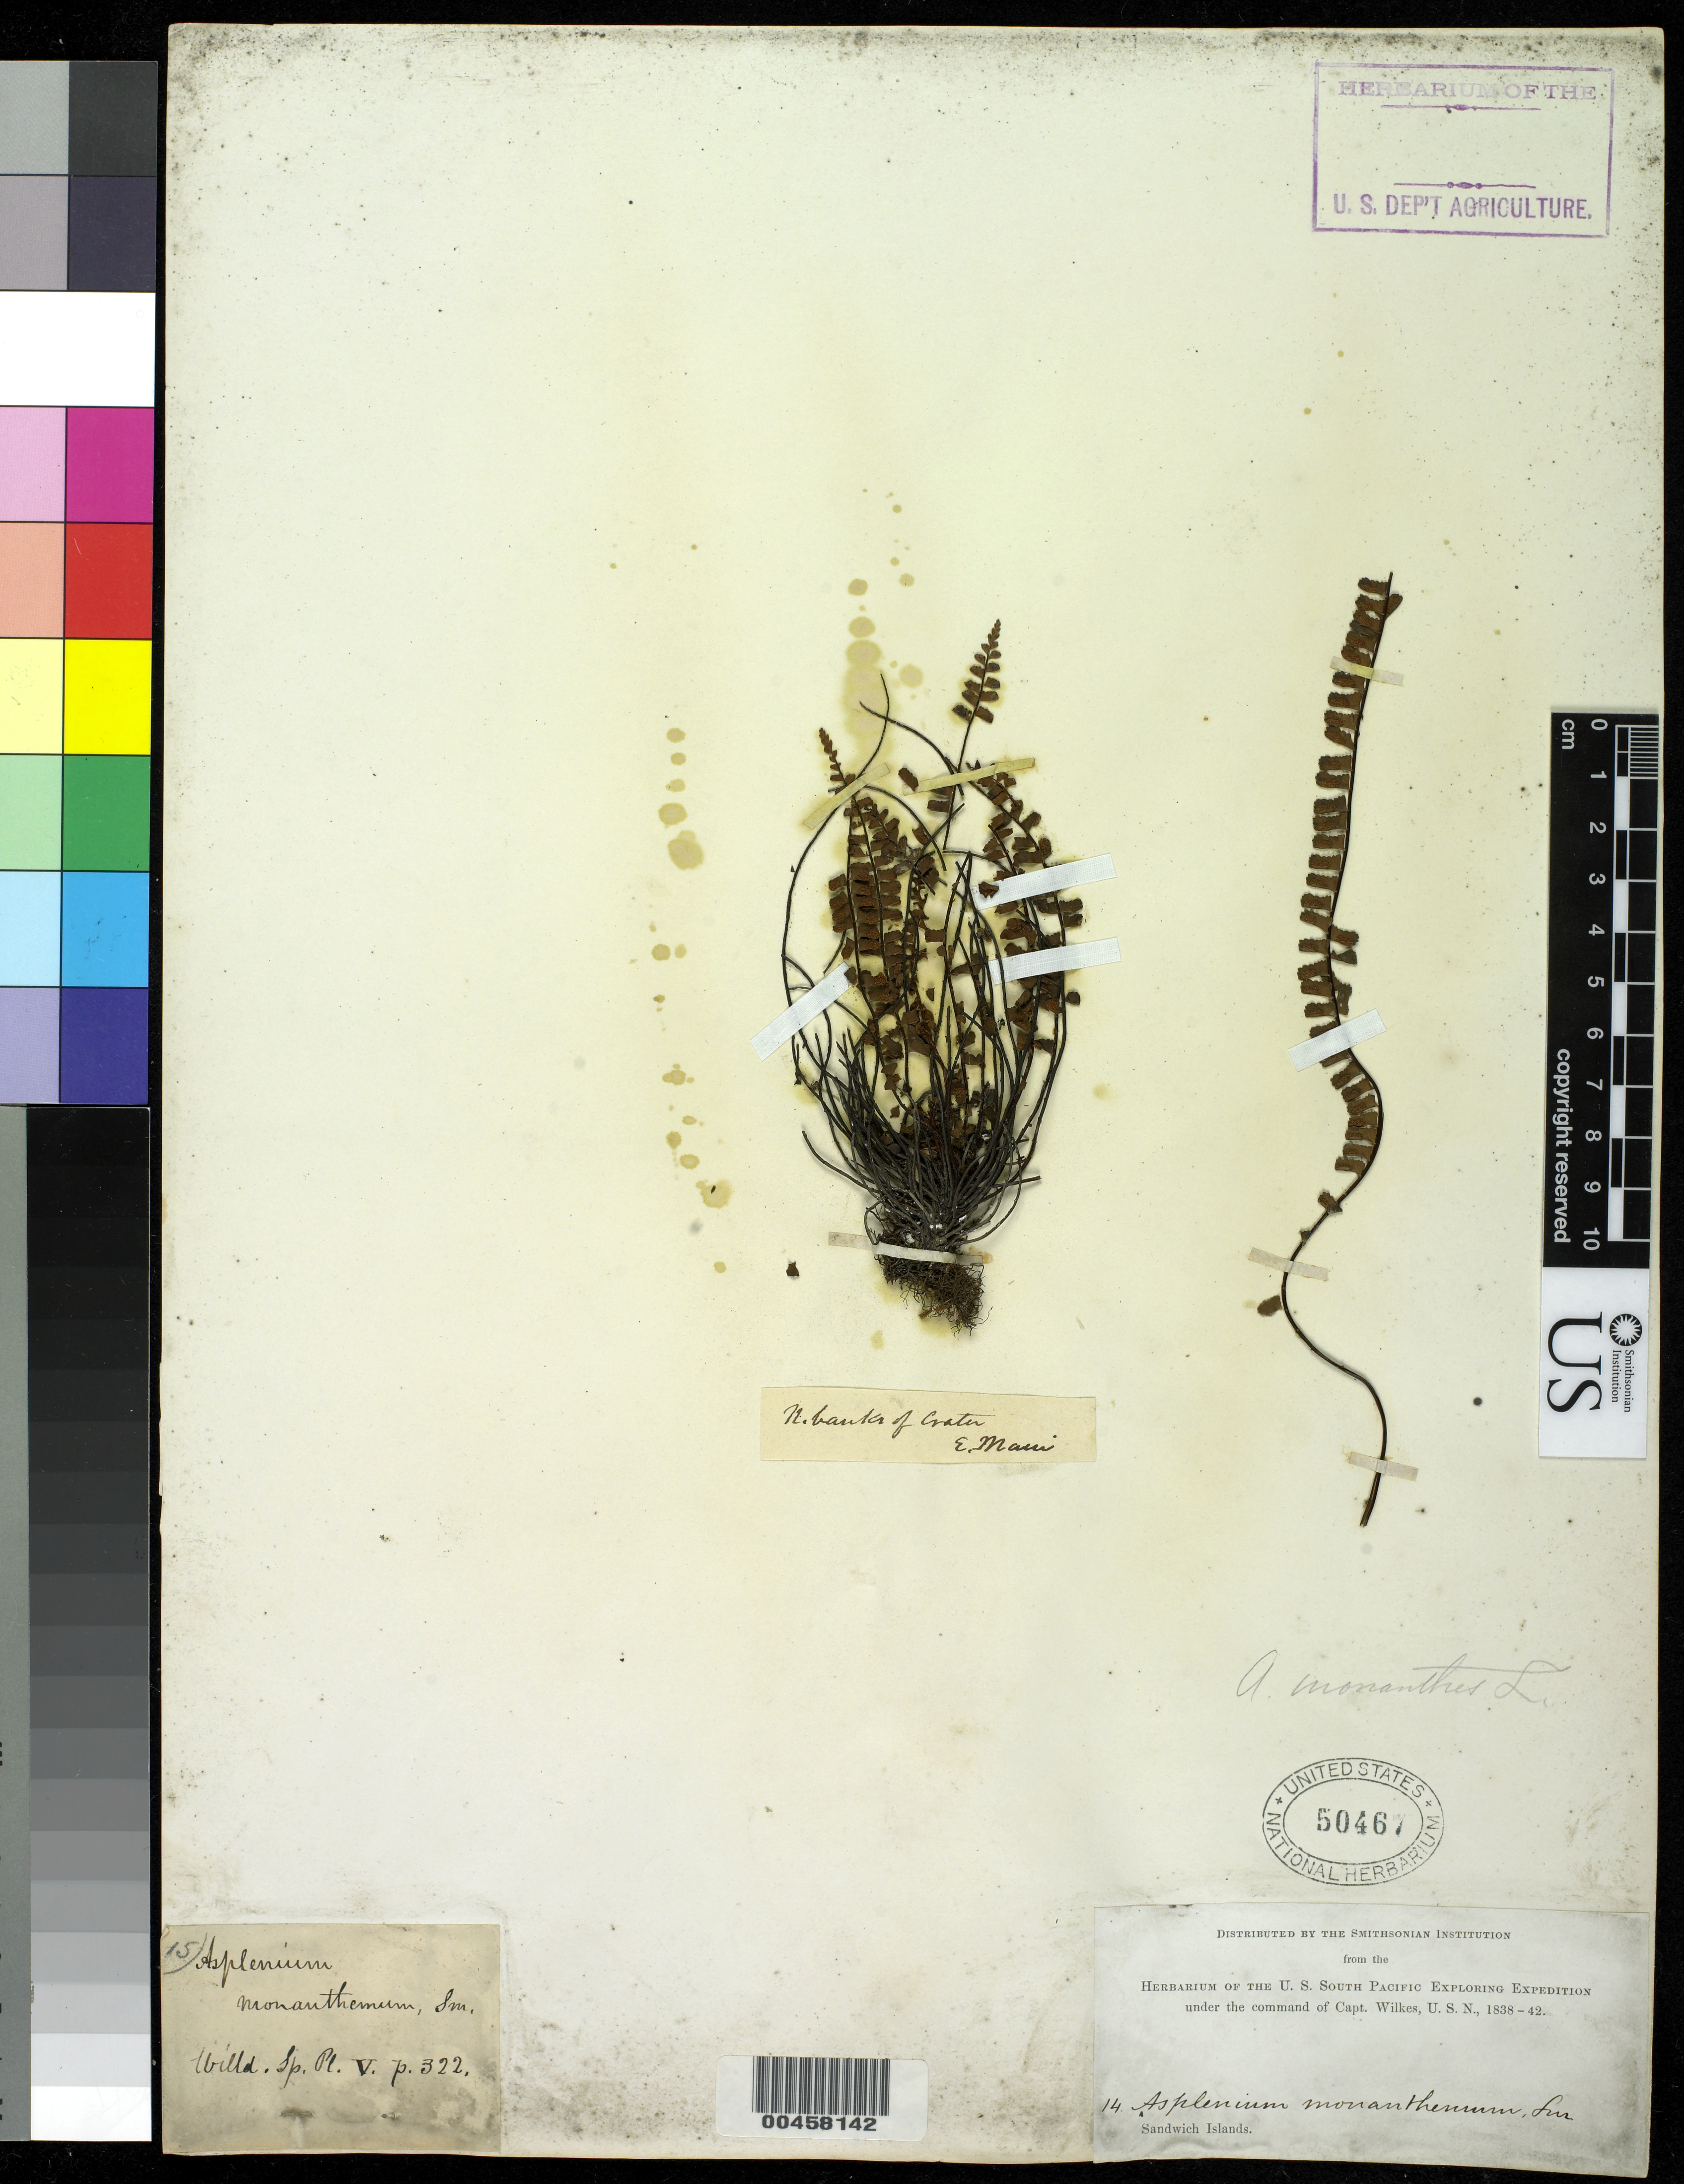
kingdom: Plantae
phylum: Tracheophyta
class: Polypodiopsida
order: Polypodiales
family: Aspleniaceae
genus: Asplenium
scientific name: Asplenium monanthes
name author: L.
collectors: Wilkes Explor. Exped.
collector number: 14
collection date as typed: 1838 to -- --- 1842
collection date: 1838/1842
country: United States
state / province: Hawaii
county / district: Maui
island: Maui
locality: Sandwich Islands, N. banks of crater, E. Maui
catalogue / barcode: US 50467